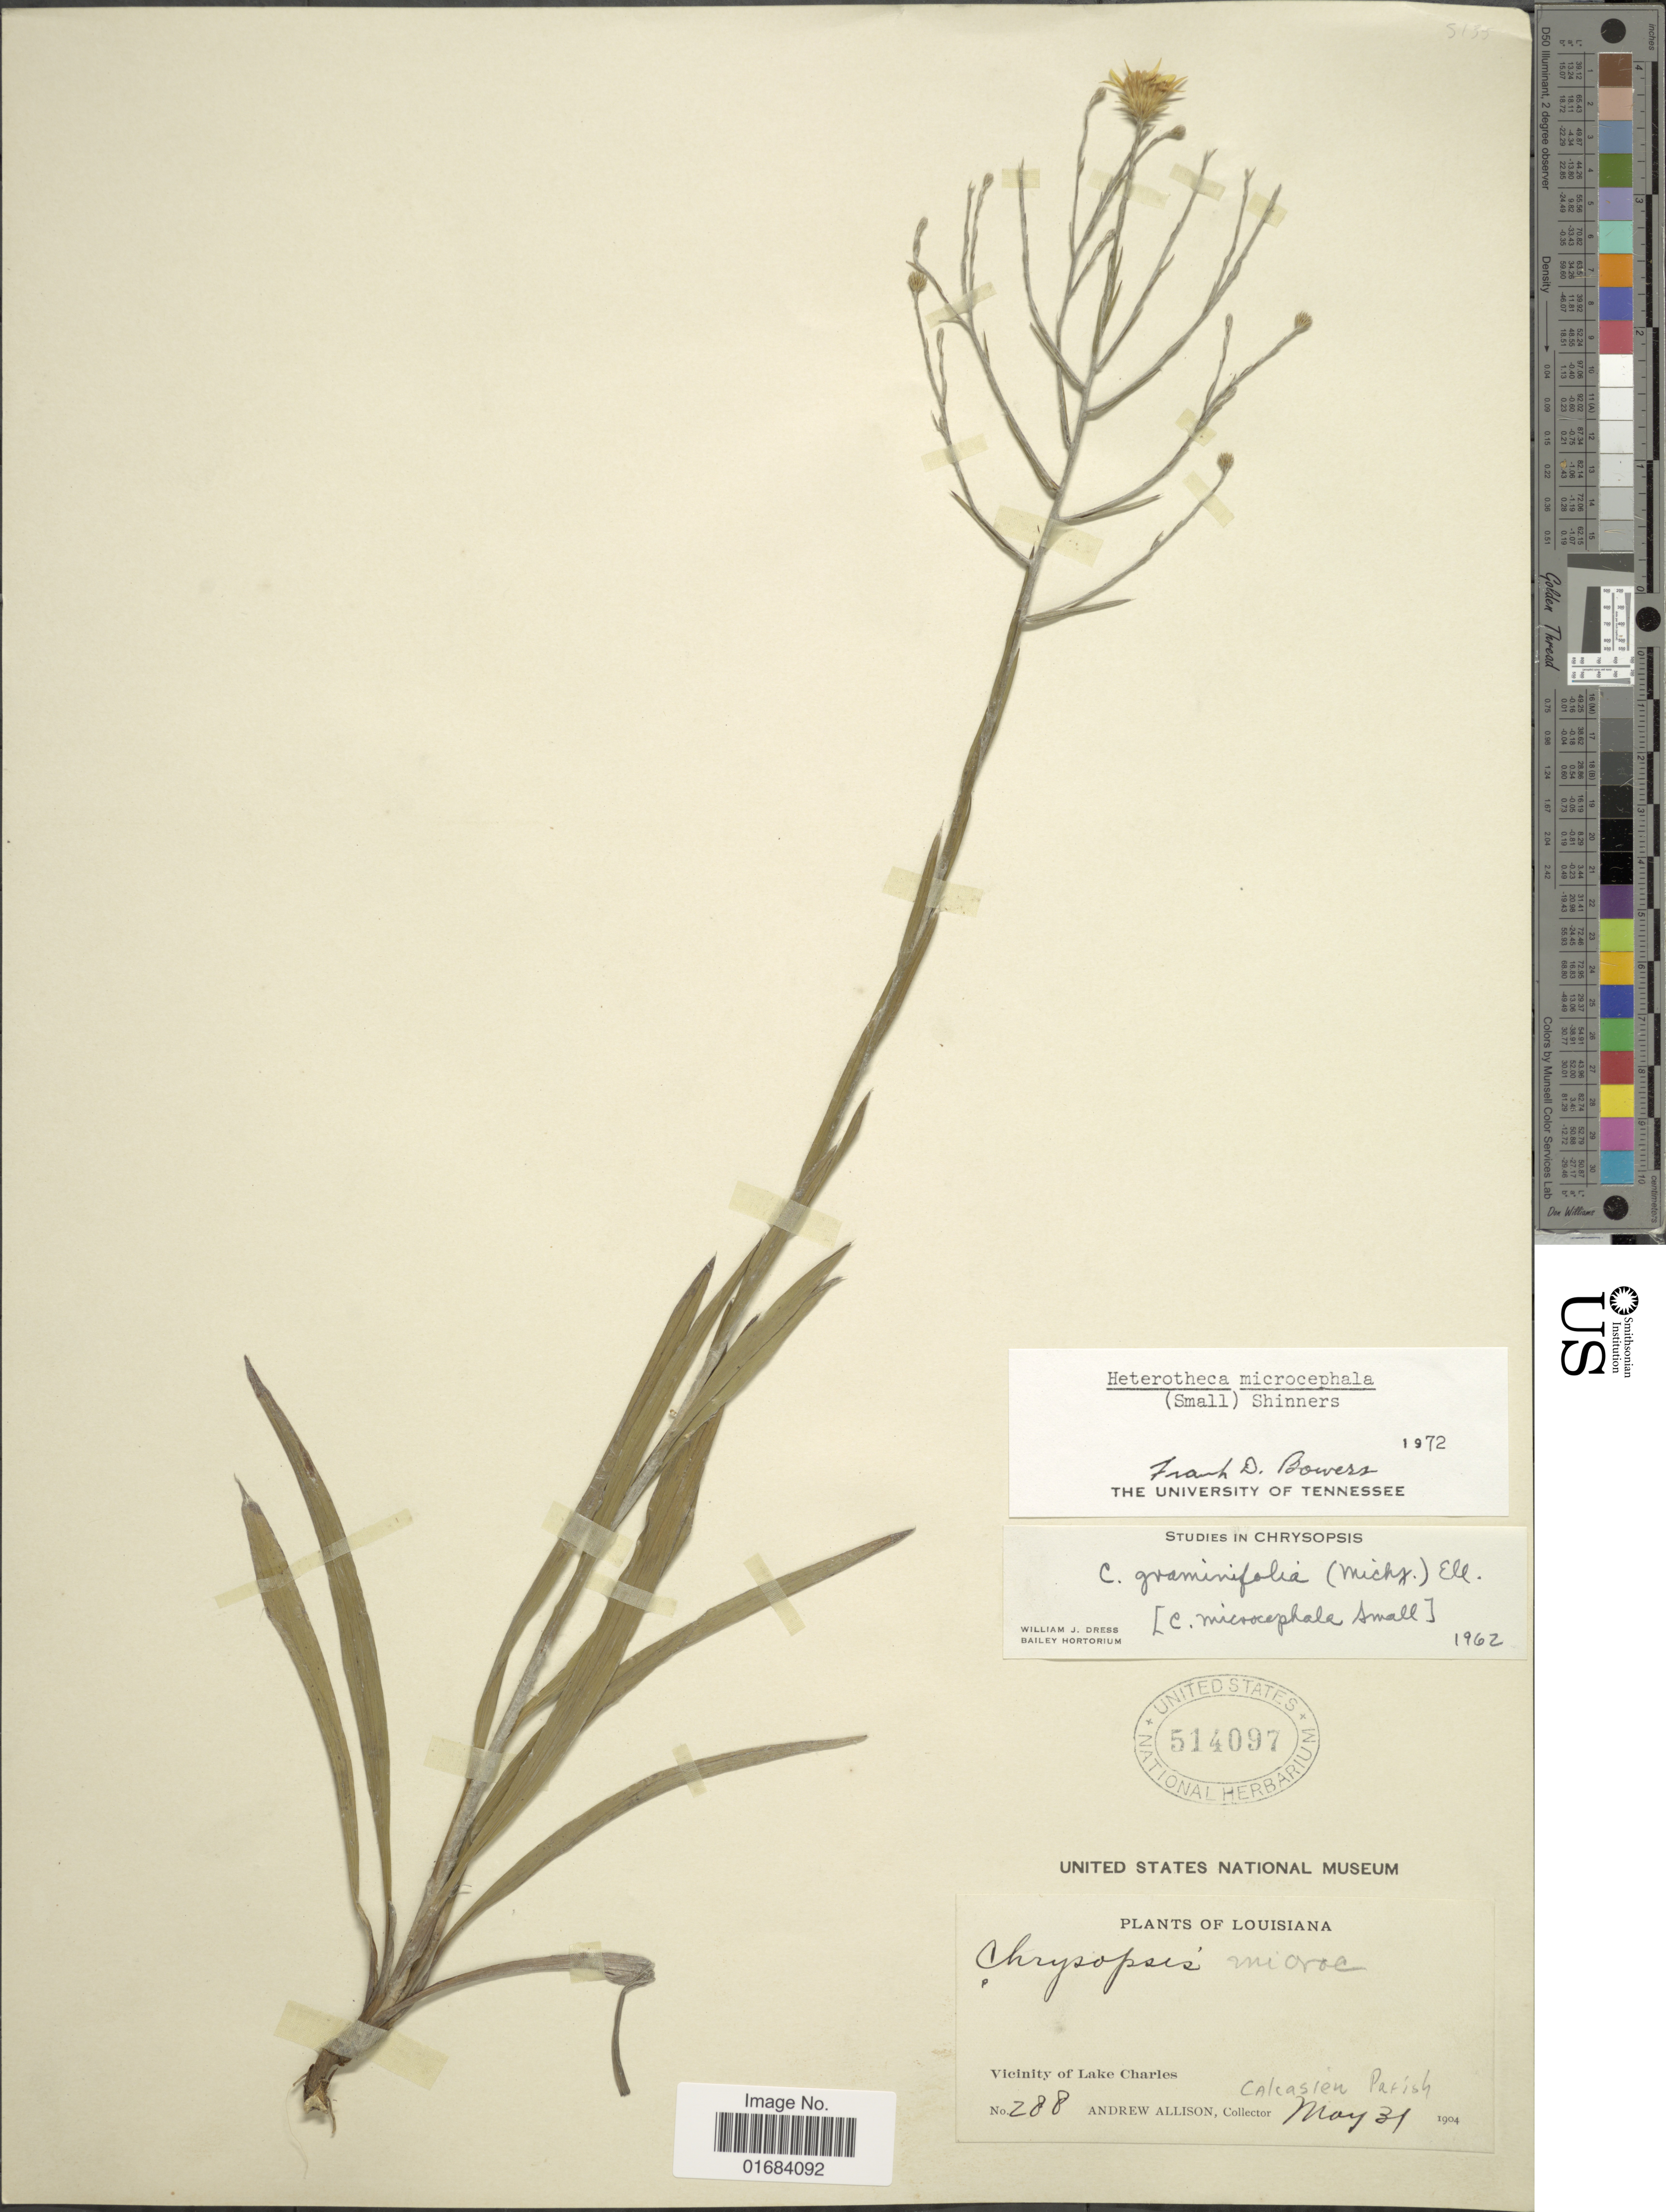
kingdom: Plantae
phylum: Tracheophyta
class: Magnoliopsida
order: Asterales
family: Asteraceae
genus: Pityopsis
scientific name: Pityopsis microcephala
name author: Small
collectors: A. Allison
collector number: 288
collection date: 1904-05-31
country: United States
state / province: Louisiana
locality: Vicinity of Lake Charles, Calcasieu Parish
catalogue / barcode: US 514097